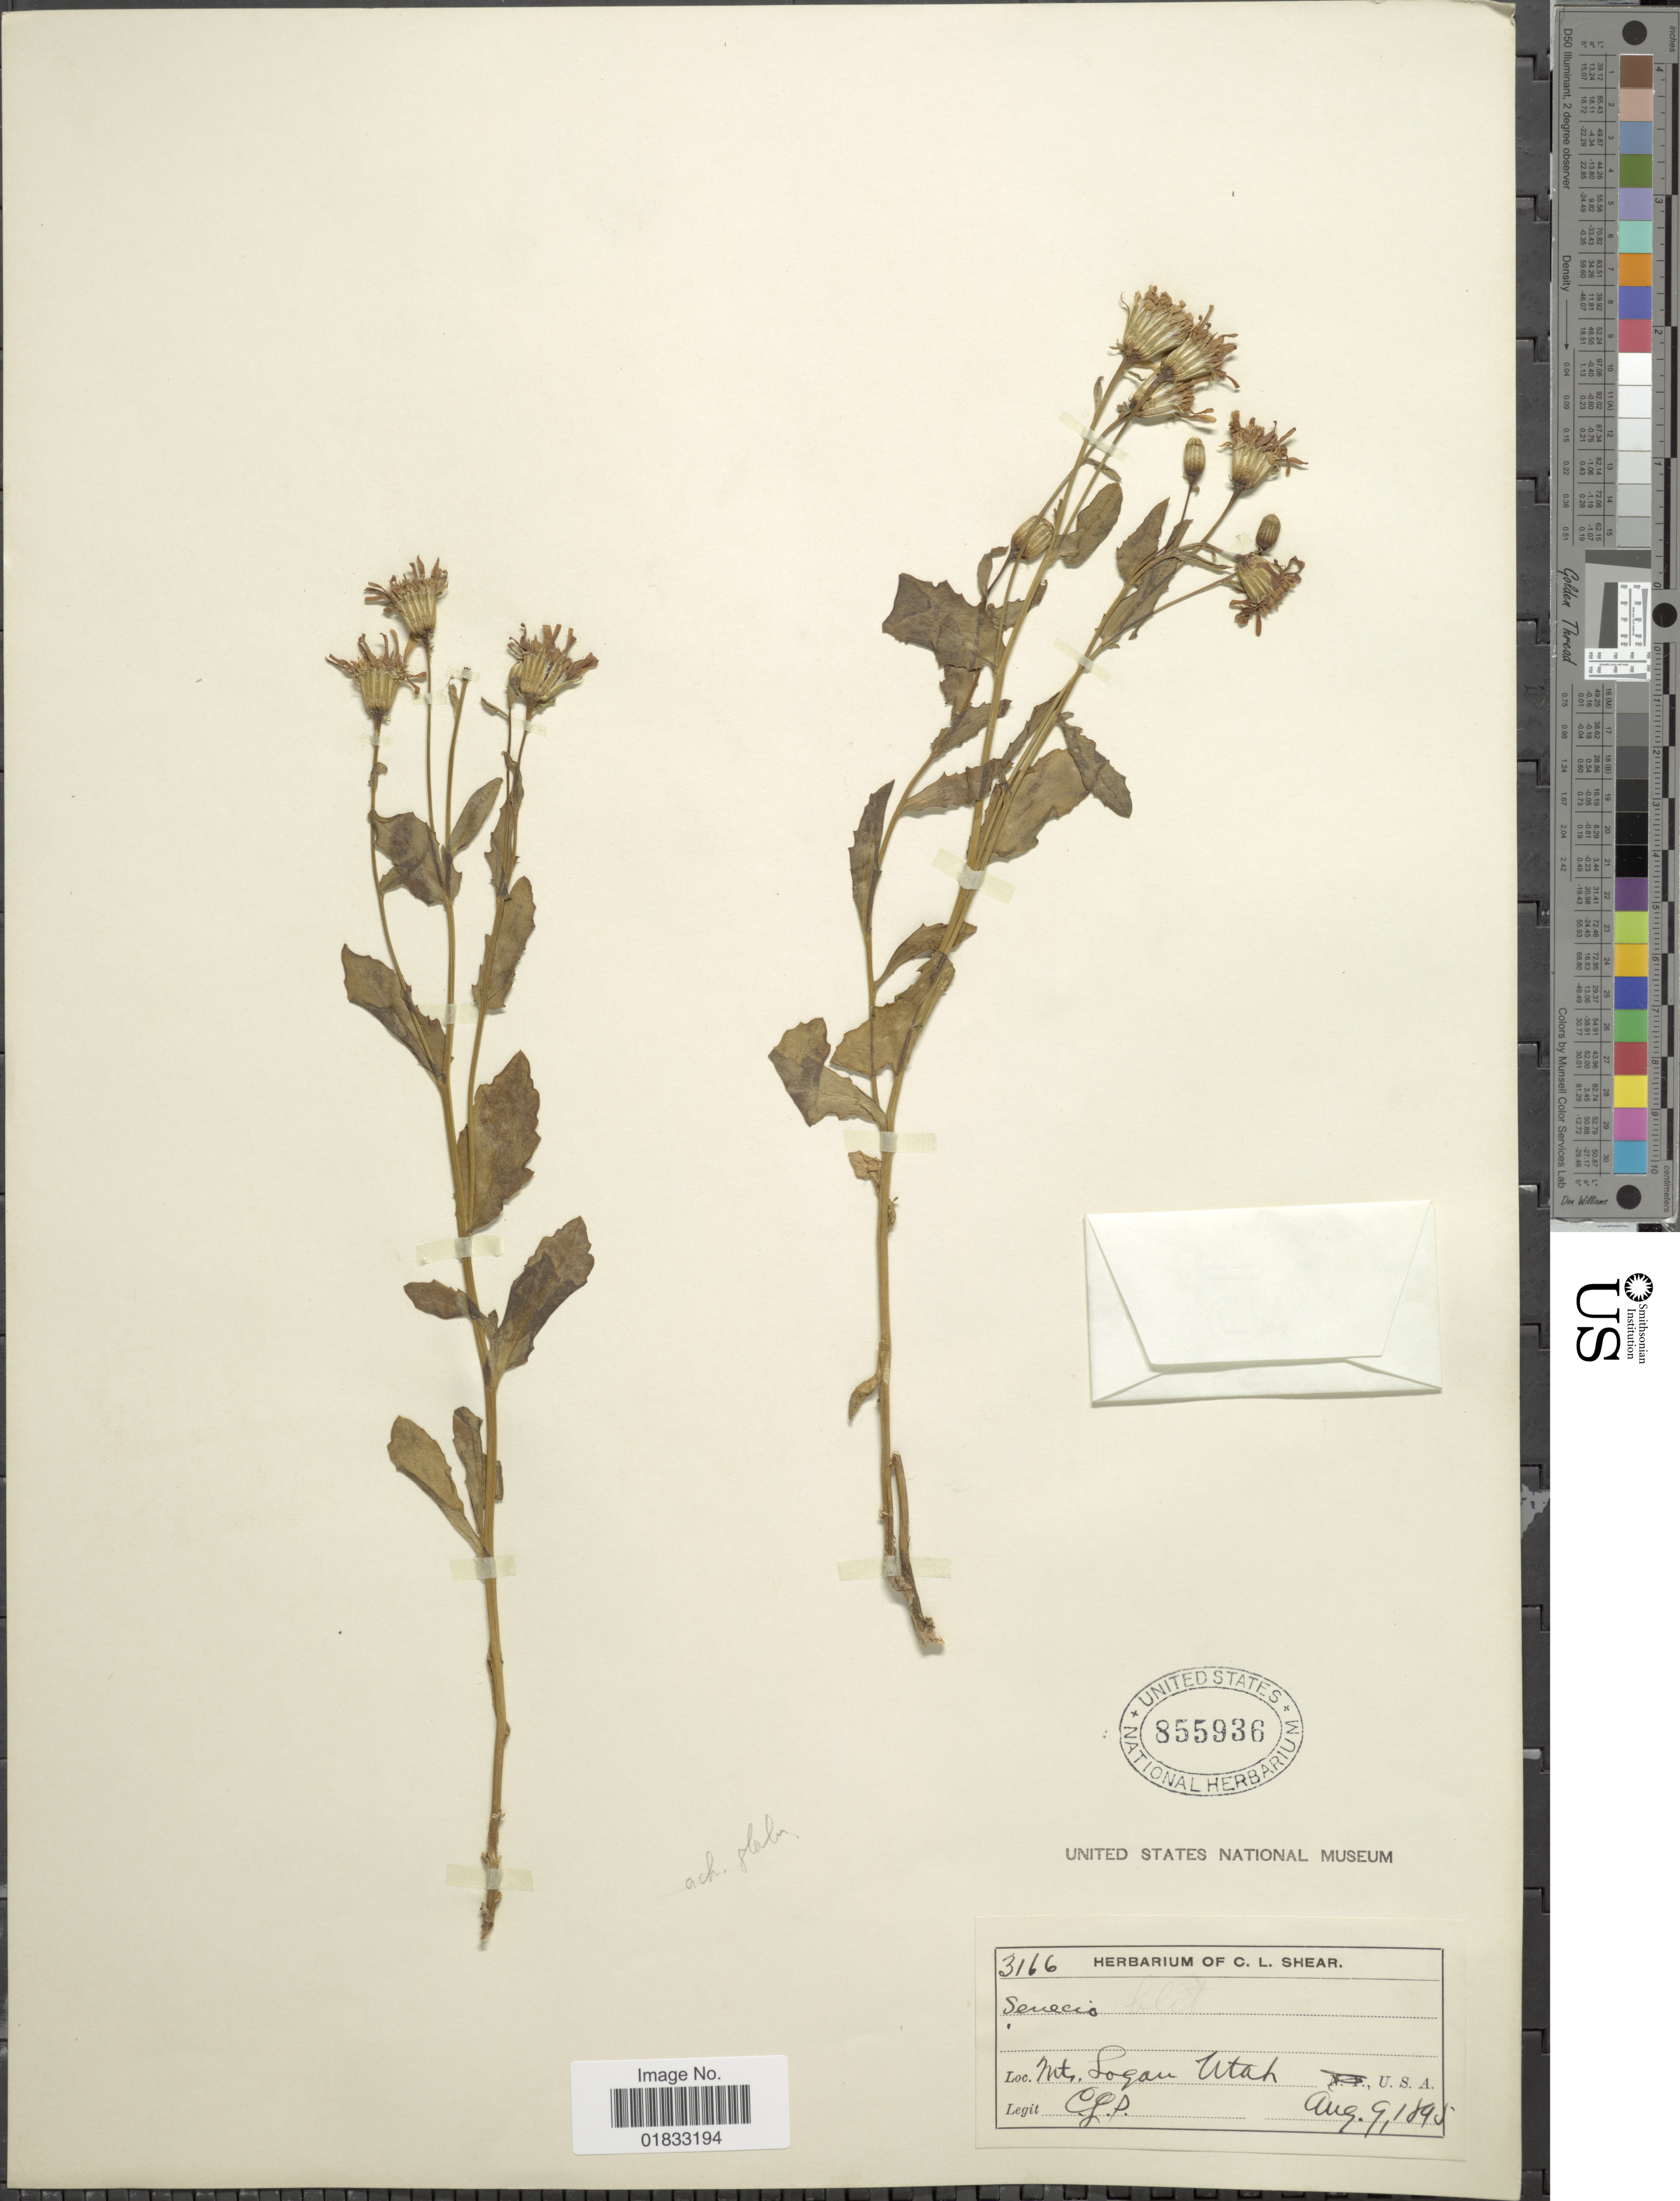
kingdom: Plantae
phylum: Tracheophyta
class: Magnoliopsida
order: Asterales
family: Asteraceae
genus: Senecio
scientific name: Senecio fremontii var. blitoides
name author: (Greene) Cronq.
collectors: C. L. Shear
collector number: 3166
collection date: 1895-08-09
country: United States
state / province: Utah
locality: Mt. Logan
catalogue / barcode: US 855936